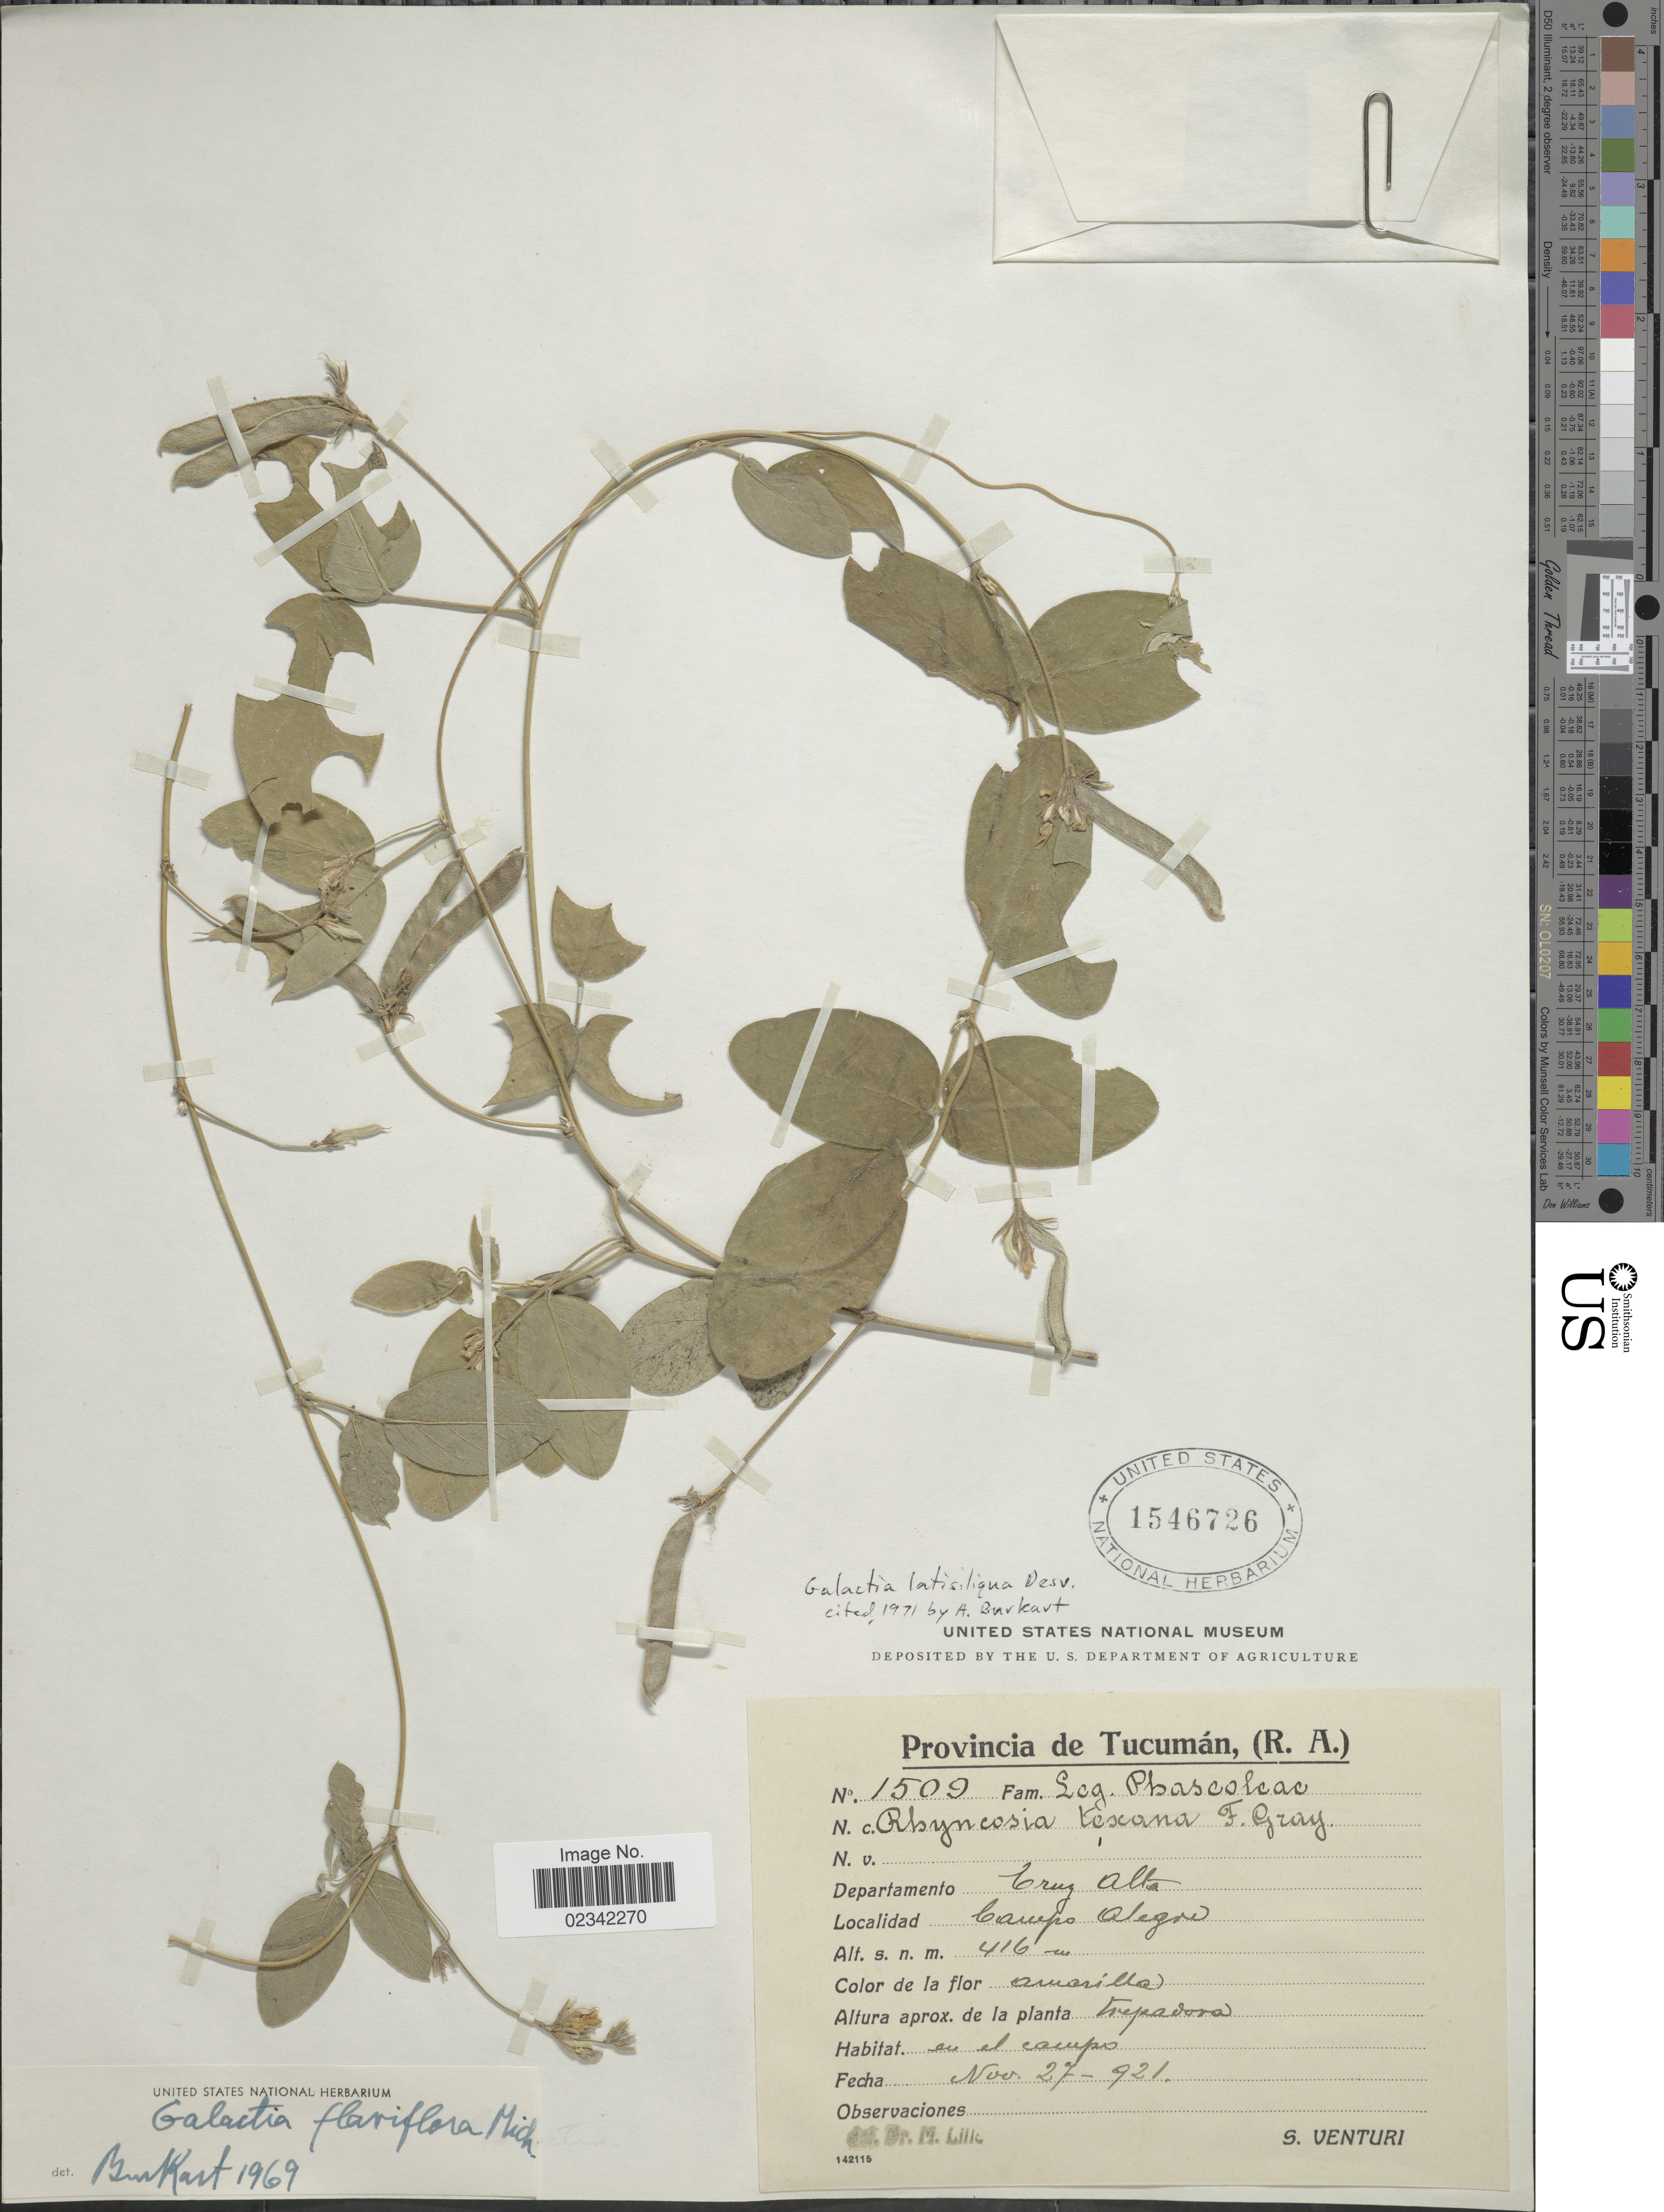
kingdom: Plantae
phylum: Tracheophyta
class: Magnoliopsida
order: Fabales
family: Fabaceae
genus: Galactia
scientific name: Galactia latisiliqua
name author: Desv.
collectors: S. Venturi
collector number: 1509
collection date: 1921-11-27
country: Argentina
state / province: Tucuman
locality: Departamento Cruz Alta, Campo Alegre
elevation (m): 416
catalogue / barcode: US 1546726